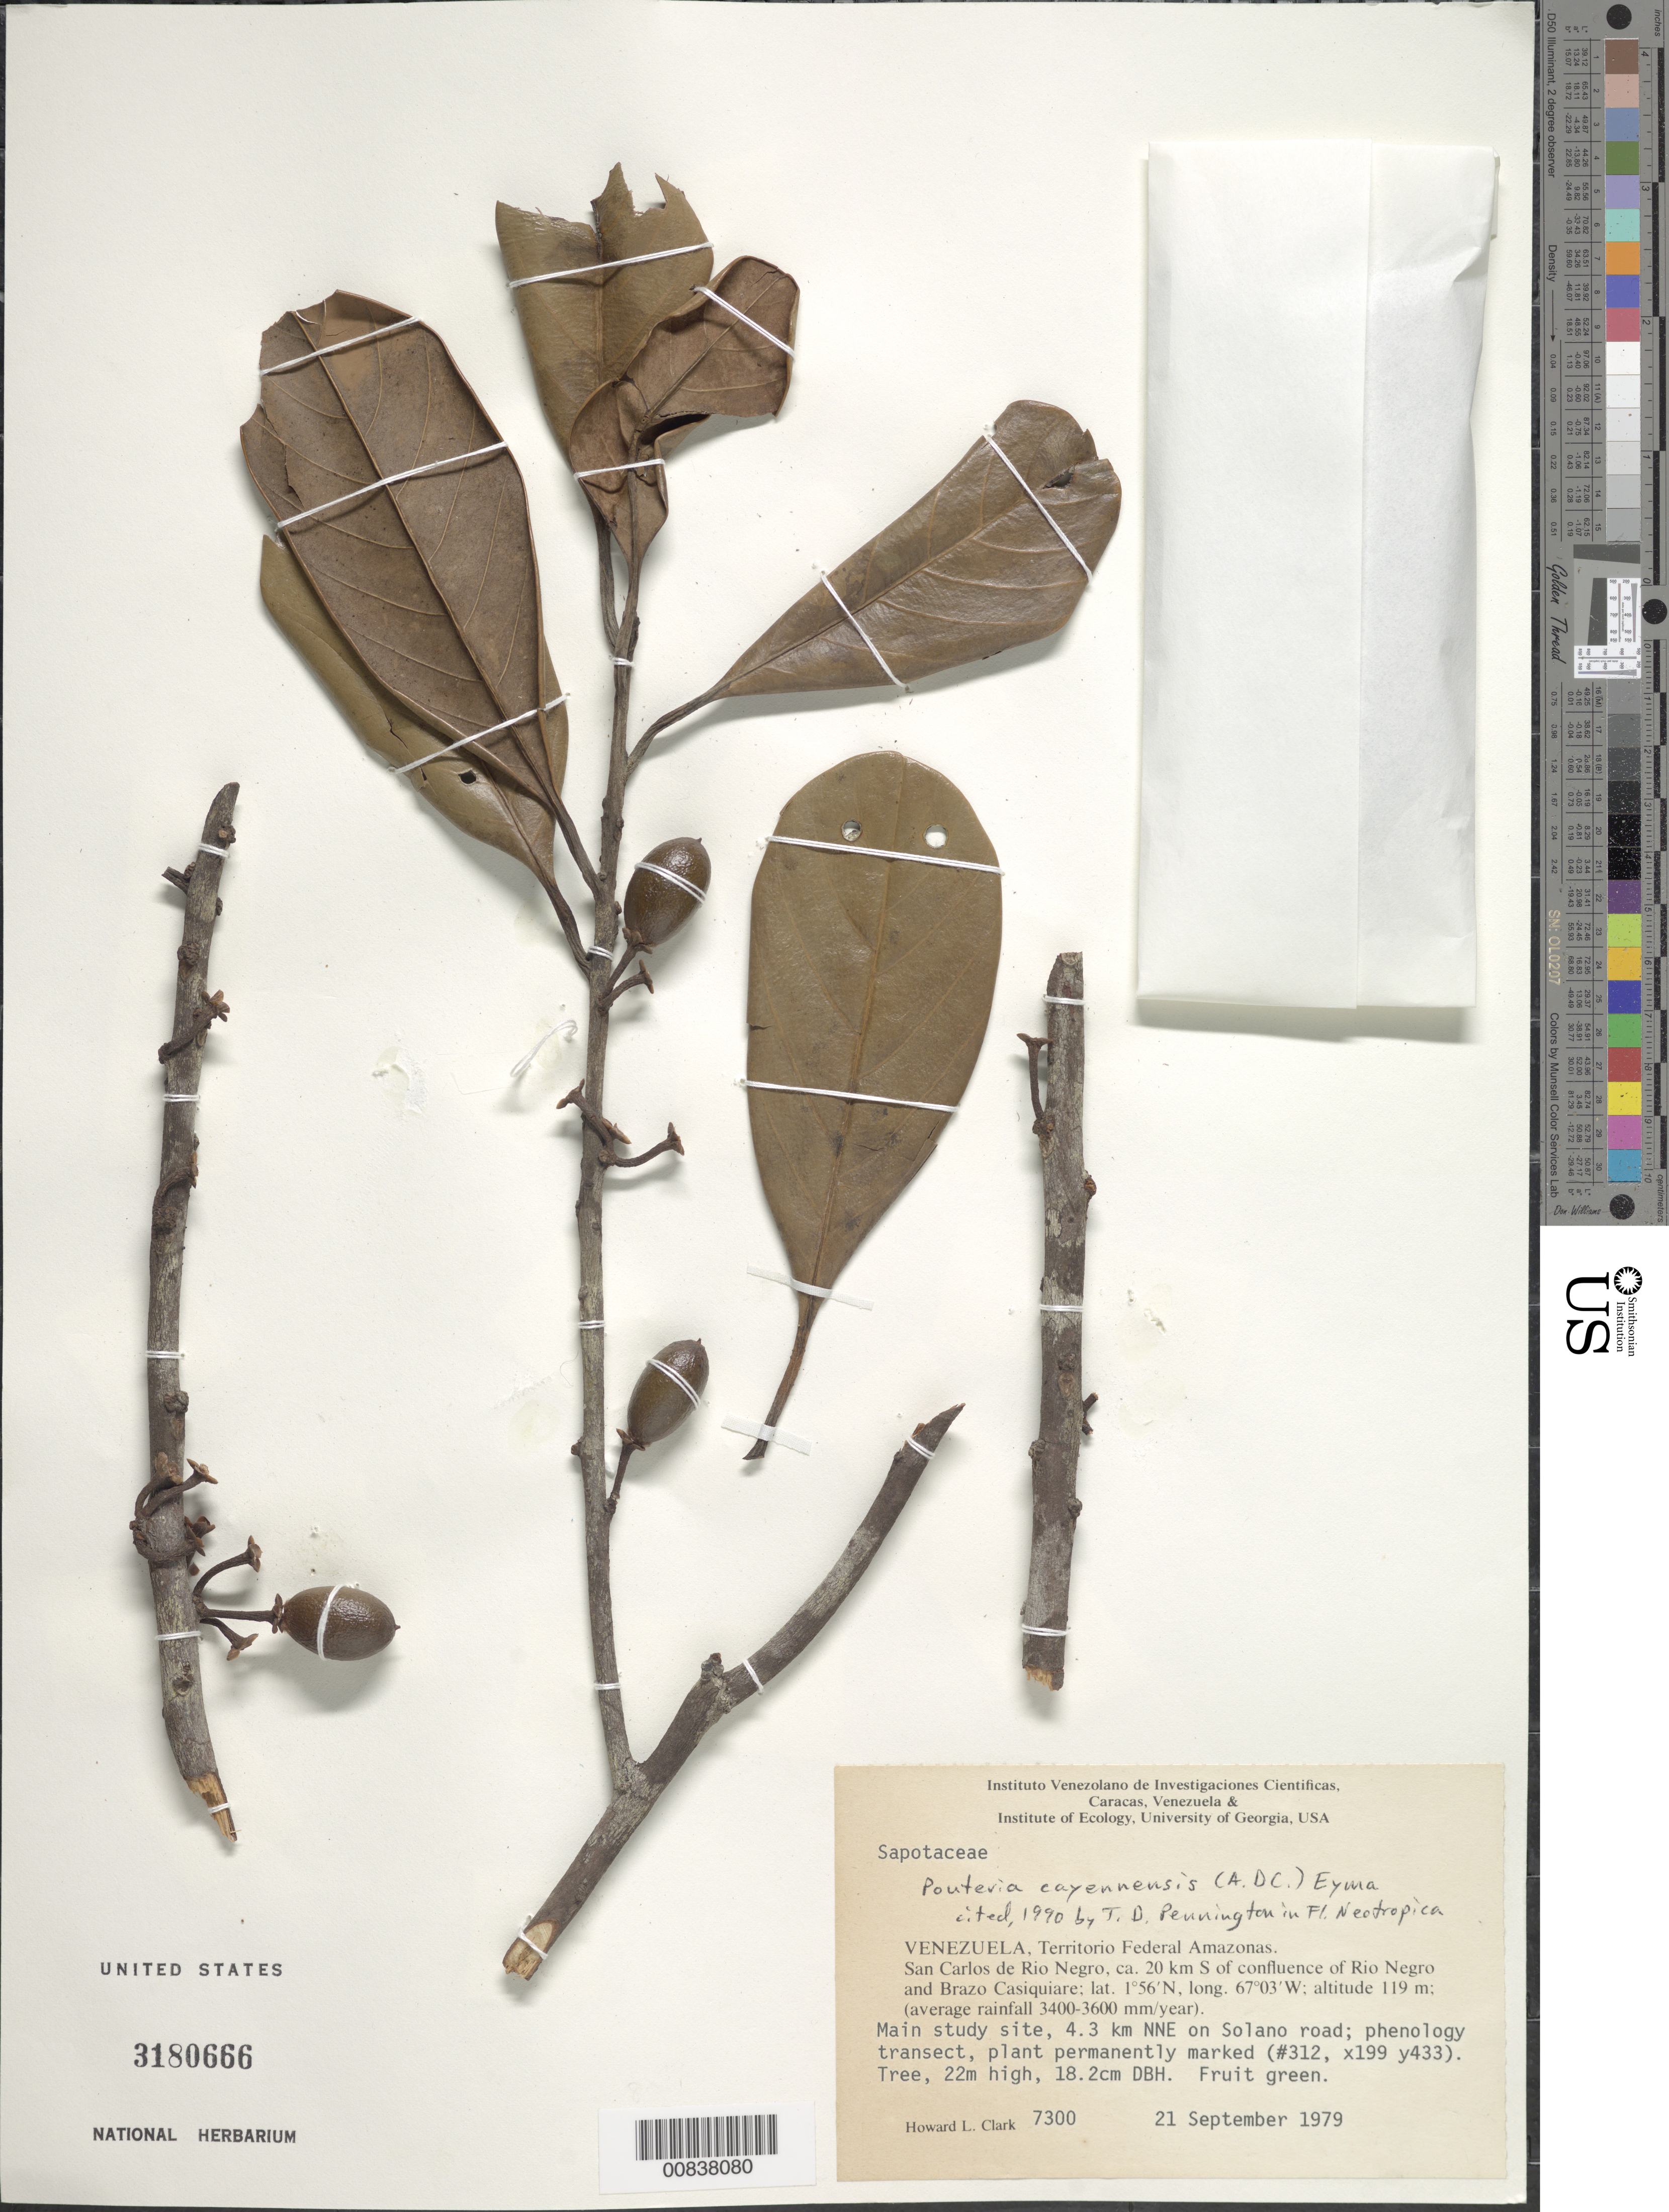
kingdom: Plantae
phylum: Tracheophyta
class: Magnoliopsida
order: Ericales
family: Sapotaceae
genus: Pouteria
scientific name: Pouteria cayennensis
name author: (A. DC.) Eyma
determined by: Pennington, T. D., (K)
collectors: H. L. Clark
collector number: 7300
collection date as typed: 21-Sep-79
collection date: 1979-09-21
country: Venezuela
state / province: Amazonas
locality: San Carlos de Río Negro, ca. 20 km S of confluence of Río Negro and Brazo Casiquiare, IVIC main study site, 4.3 km NNE on Solano road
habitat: Average rainfall 3400-3600 mm/year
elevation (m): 119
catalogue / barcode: US 3180666